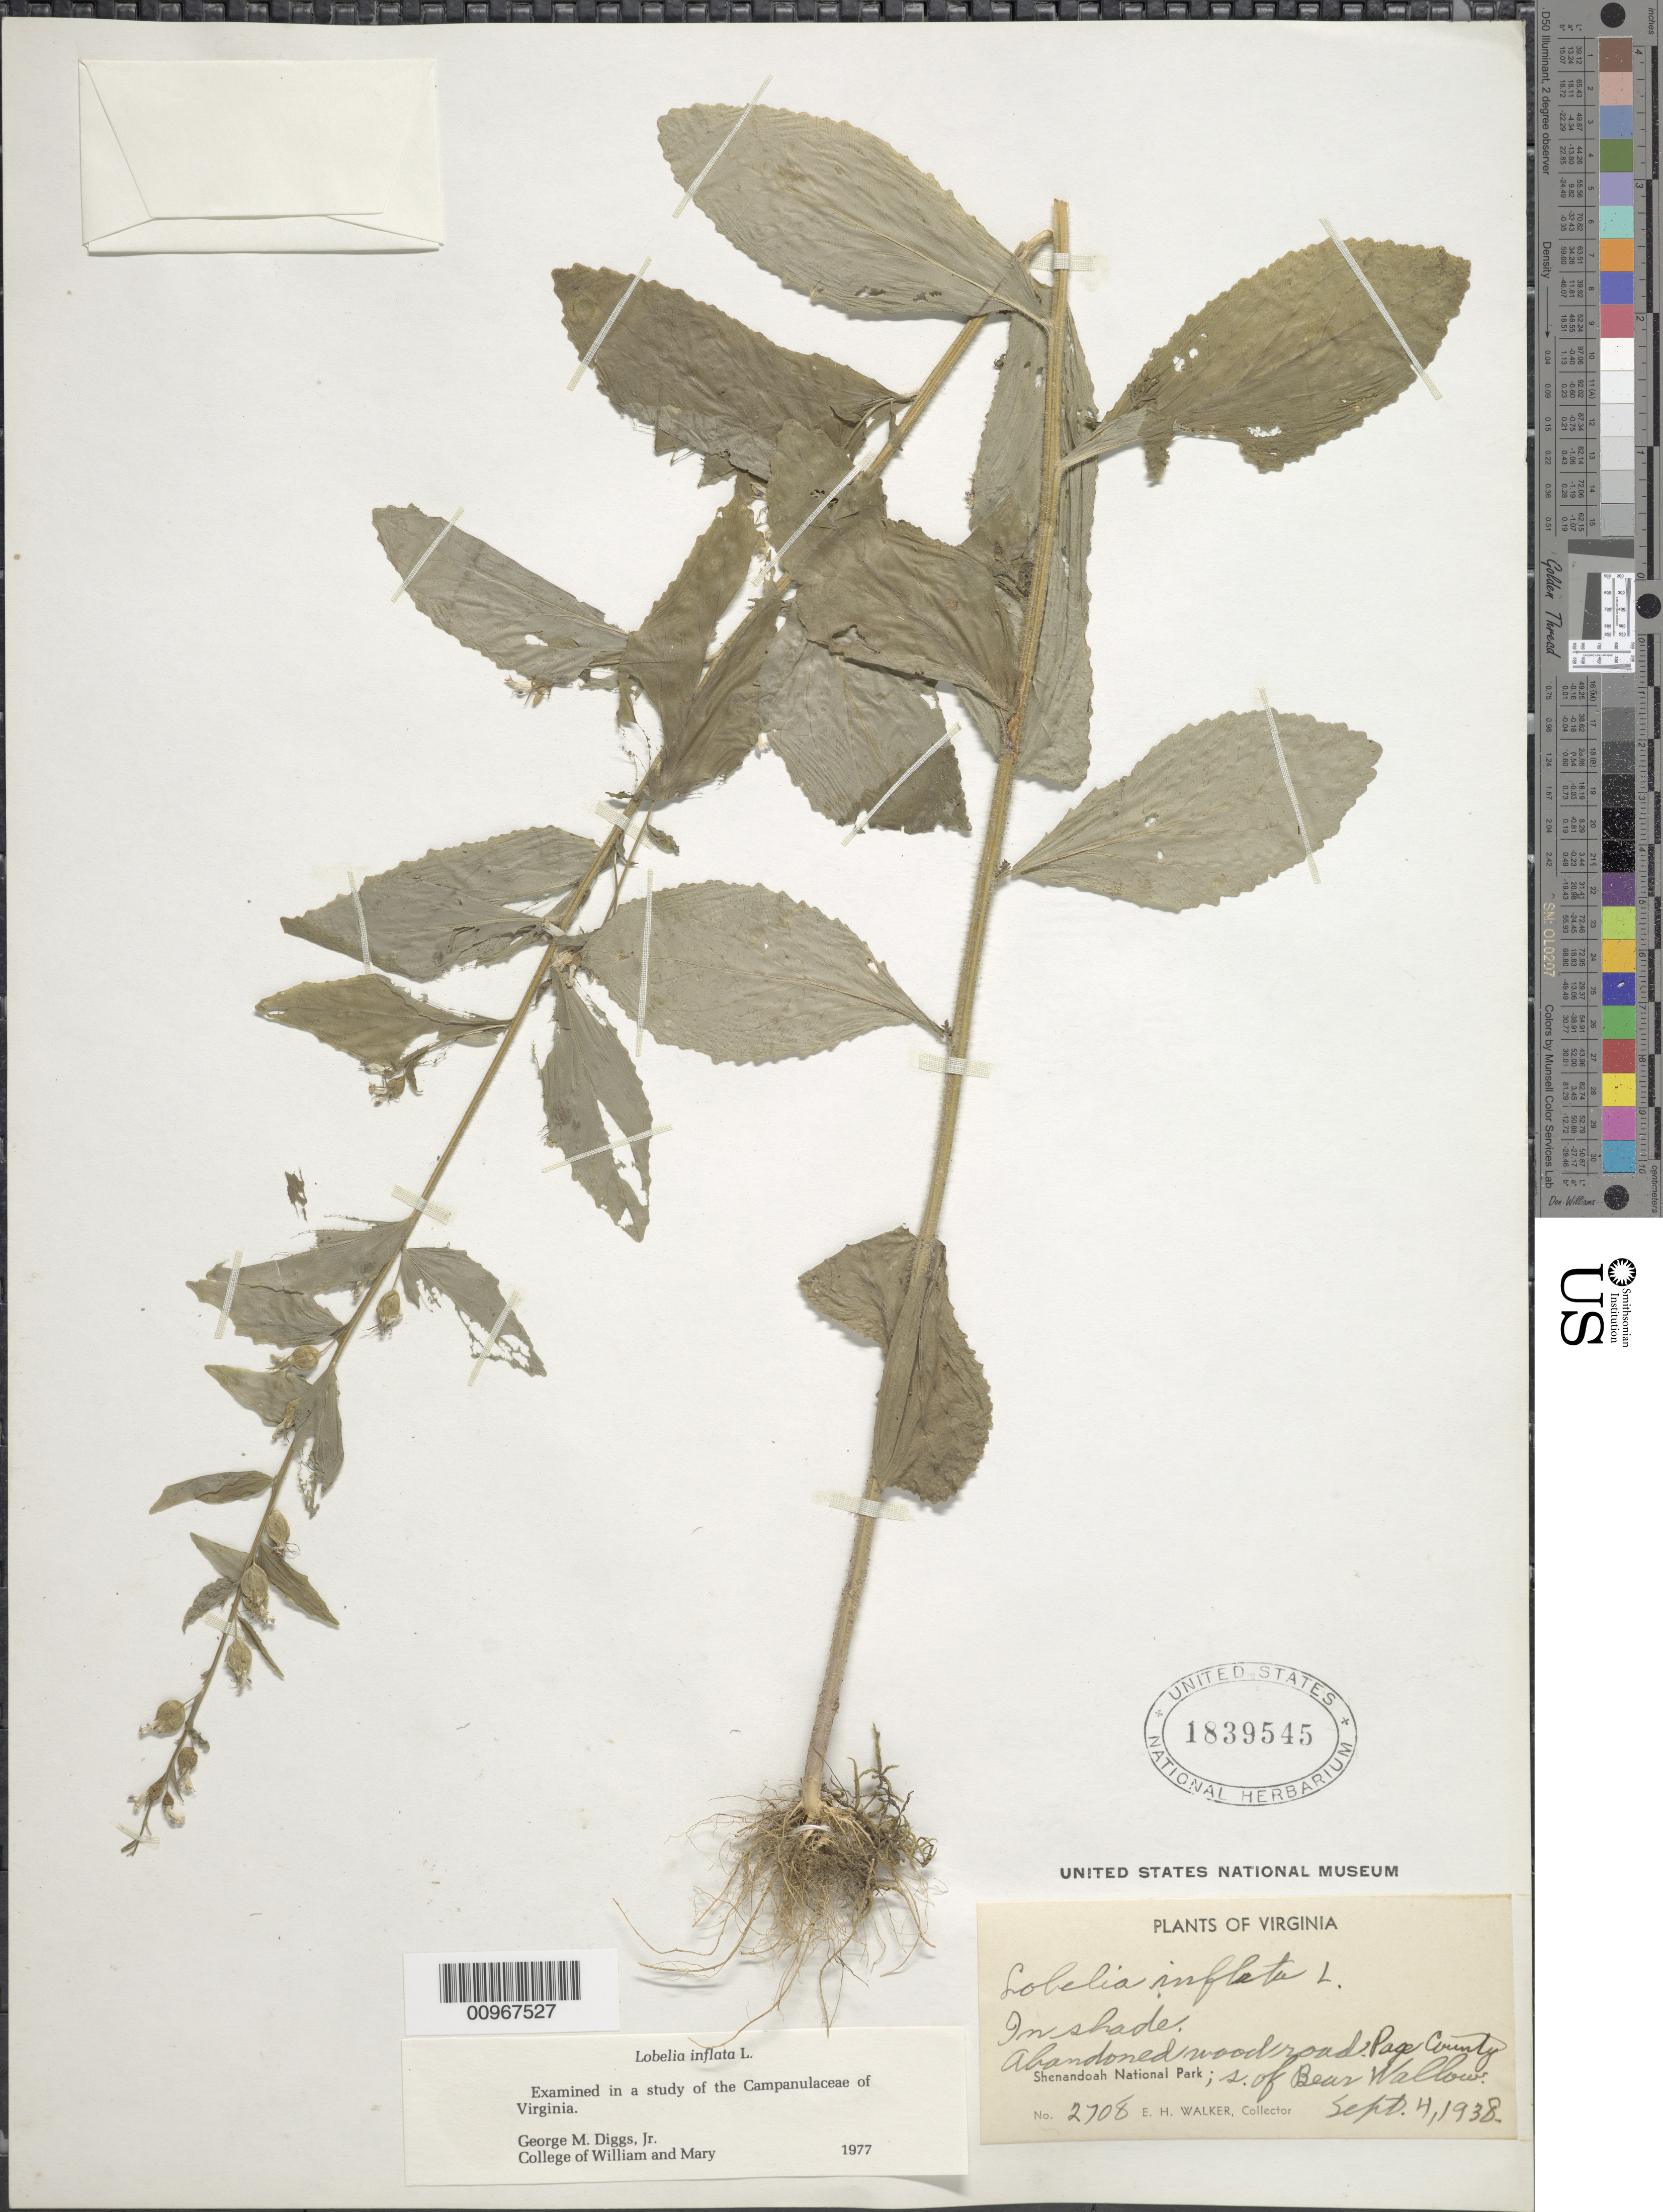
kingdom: Plantae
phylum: Tracheophyta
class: Magnoliopsida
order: Asterales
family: Campanulaceae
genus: Lobelia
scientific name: Lobelia inflata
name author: L.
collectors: E. H. Walker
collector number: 2708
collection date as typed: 04 Sep 1938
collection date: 1938-09-04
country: United States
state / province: Virginia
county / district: Page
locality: S of Bear Wallow, Shenandoah National Park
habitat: abandoned wood road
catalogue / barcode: US 1839545